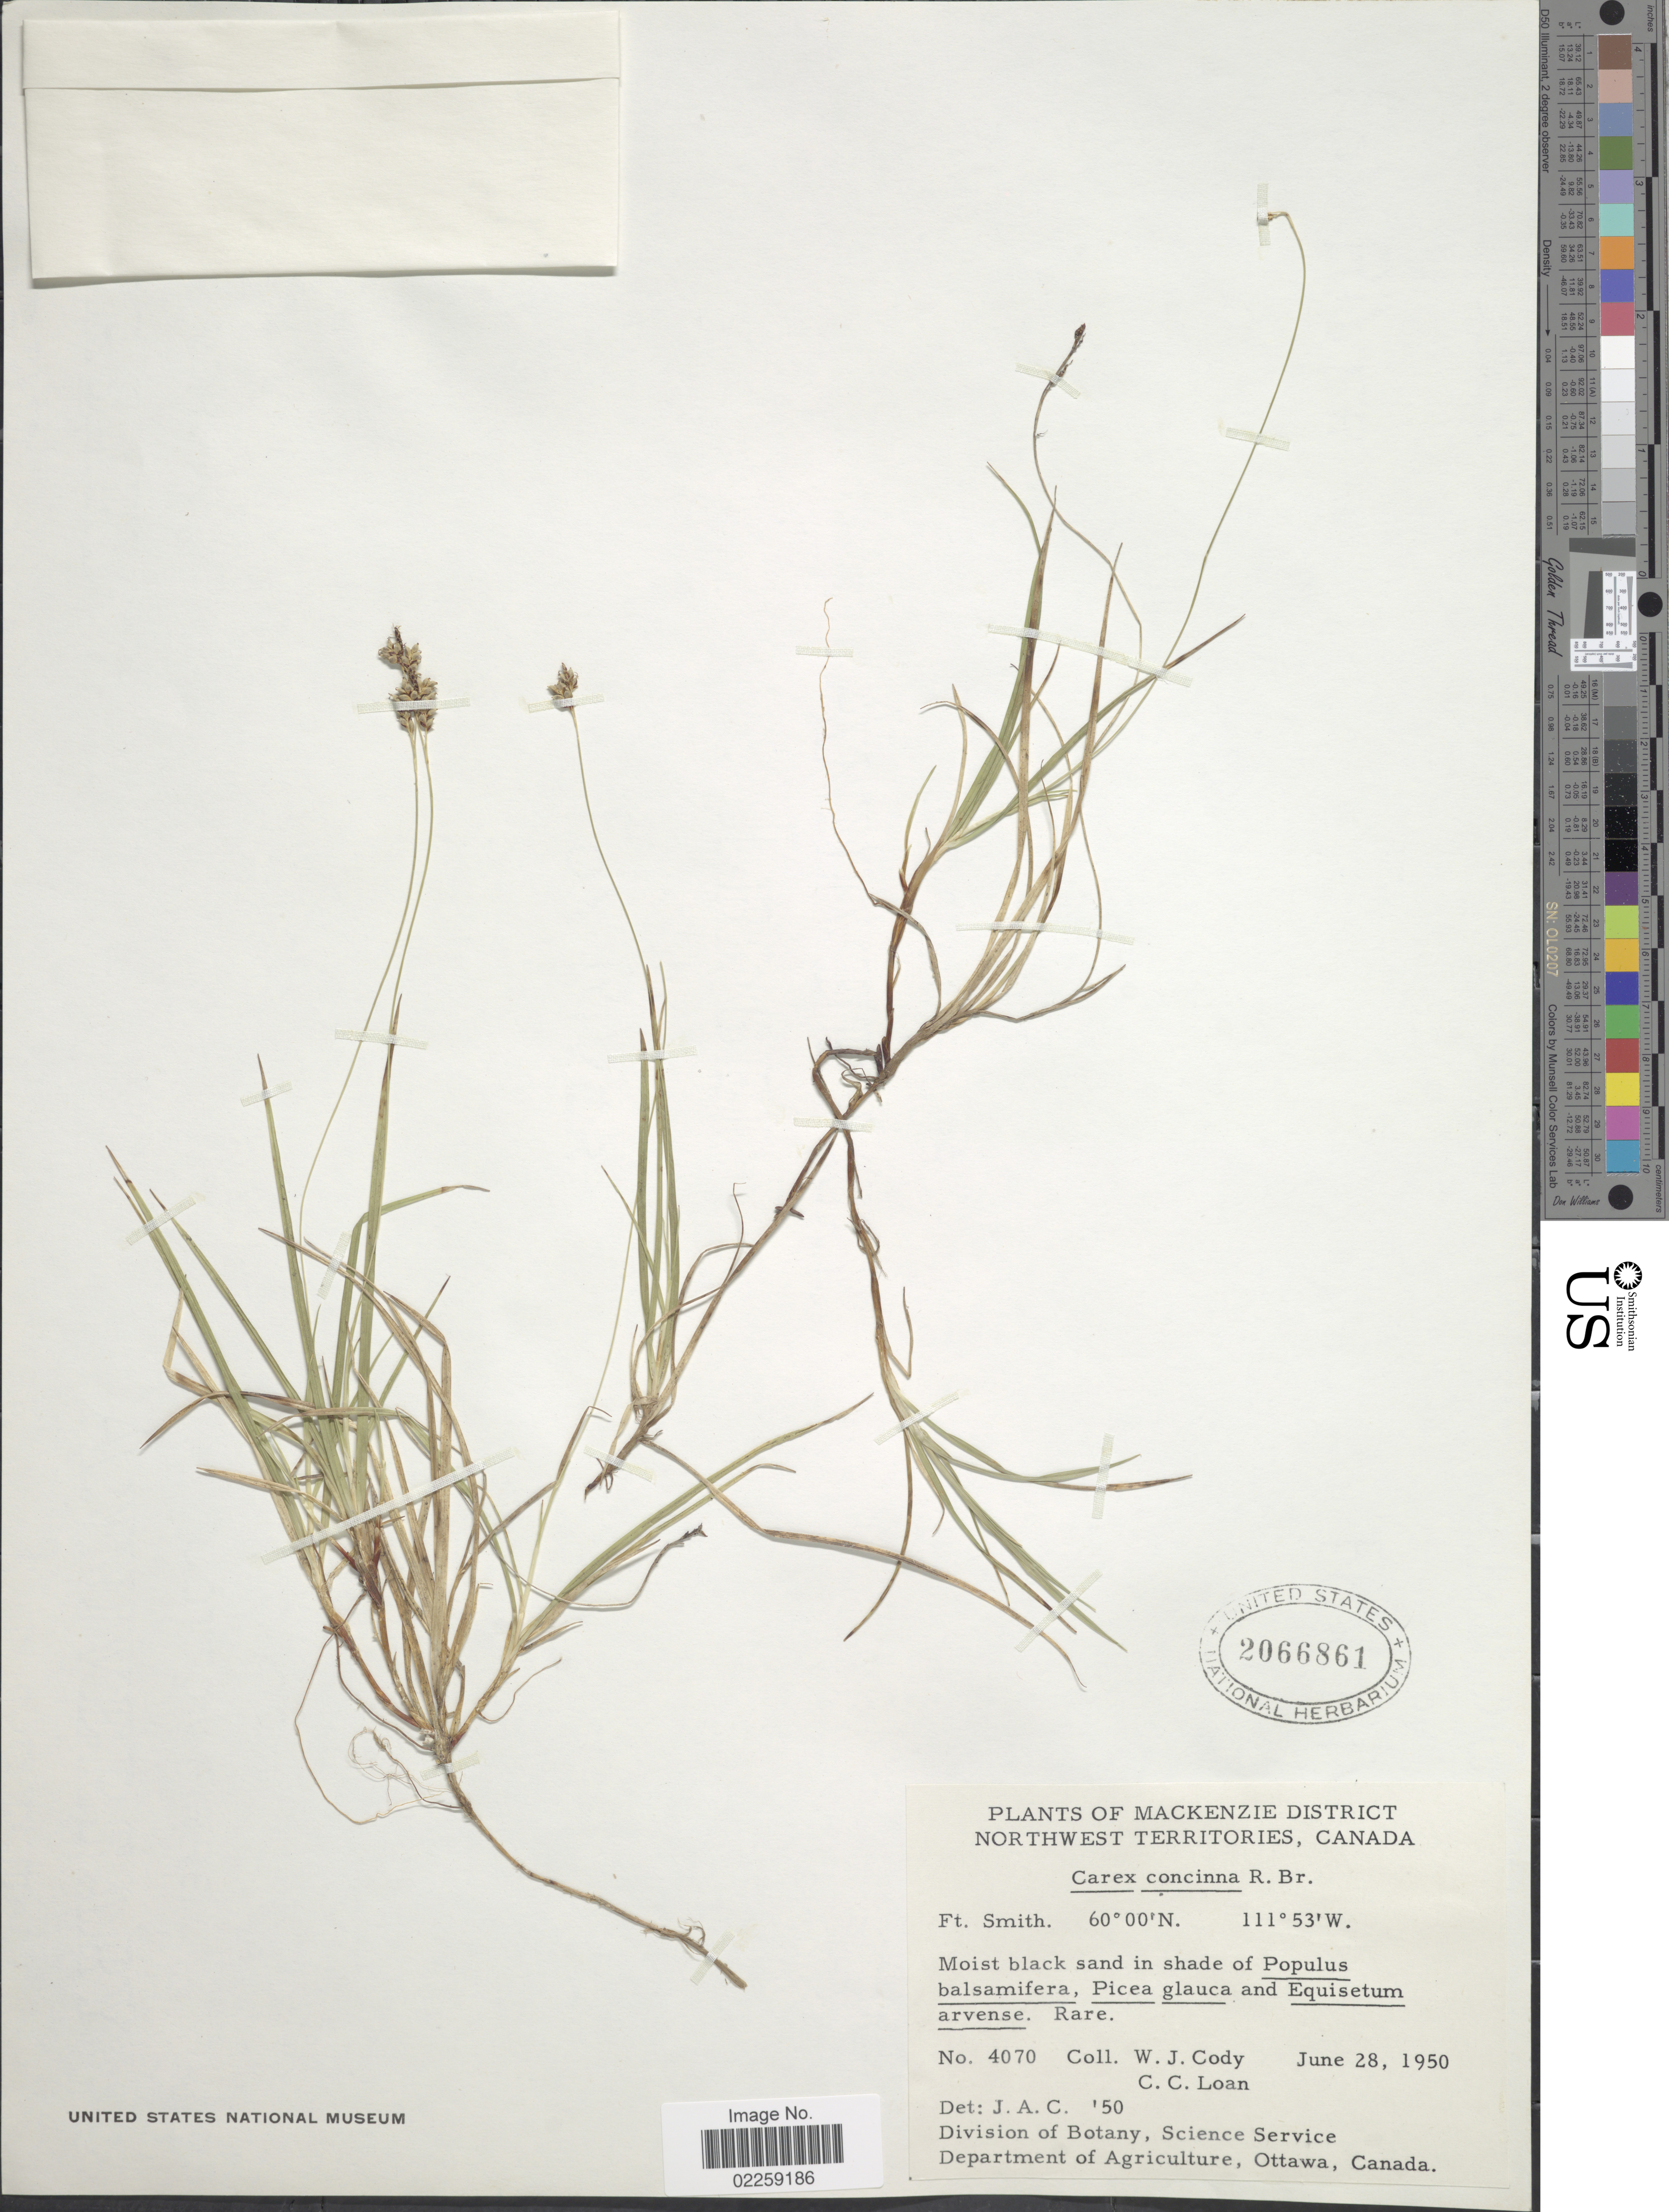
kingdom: Plantae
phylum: Tracheophyta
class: Liliopsida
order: Poales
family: Cyperaceae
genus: Carex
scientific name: Carex concinna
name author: R. Br.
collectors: W. Cody & C. Loan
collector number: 4070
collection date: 1950-06-28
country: Canada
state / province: Northwest Territories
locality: MacKenzie District. Ft. Smith [unsure placement]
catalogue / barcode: US 2066861